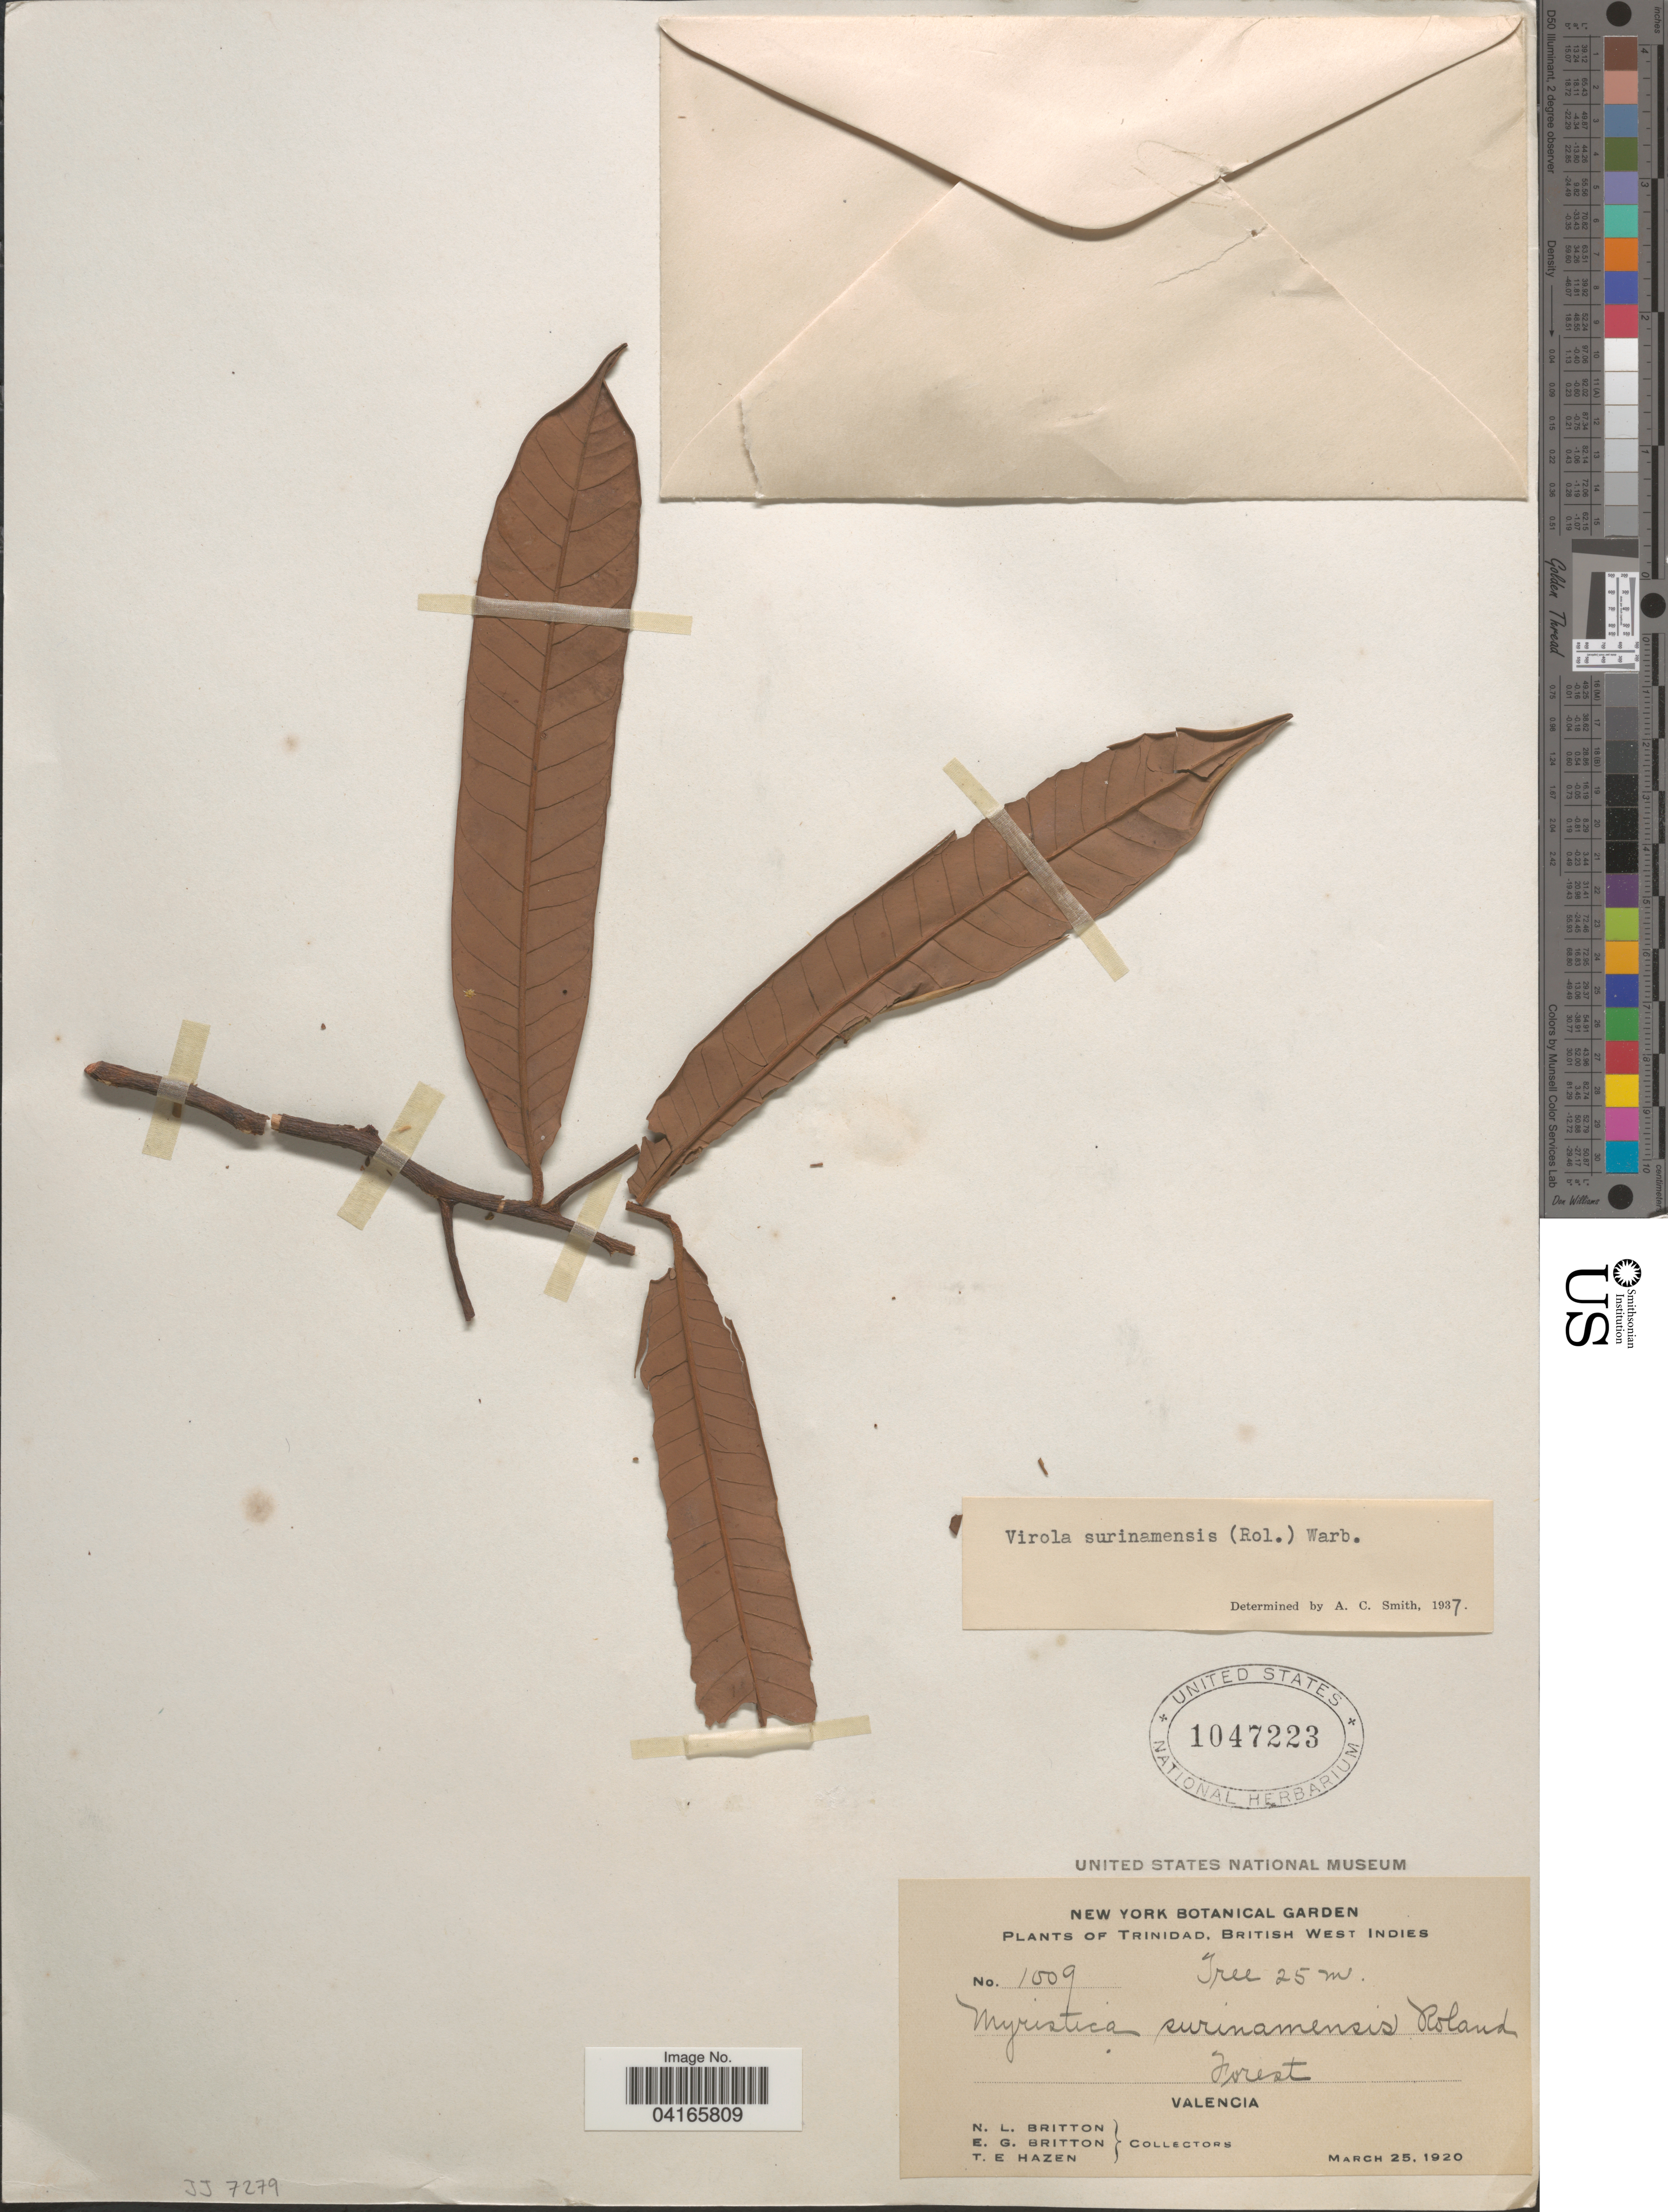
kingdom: Plantae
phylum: Tracheophyta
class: Magnoliopsida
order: Magnoliales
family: Myristicaceae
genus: Virola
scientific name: Virola surinamensis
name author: (Rol.) Warb.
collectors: Mrs. N. L. Britton, E. G. Britton & T. E. Hazen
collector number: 1009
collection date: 1920-03-25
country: Trinidad and Tobago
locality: Trinidad, British West Indies. Valencia.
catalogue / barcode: US 1047223